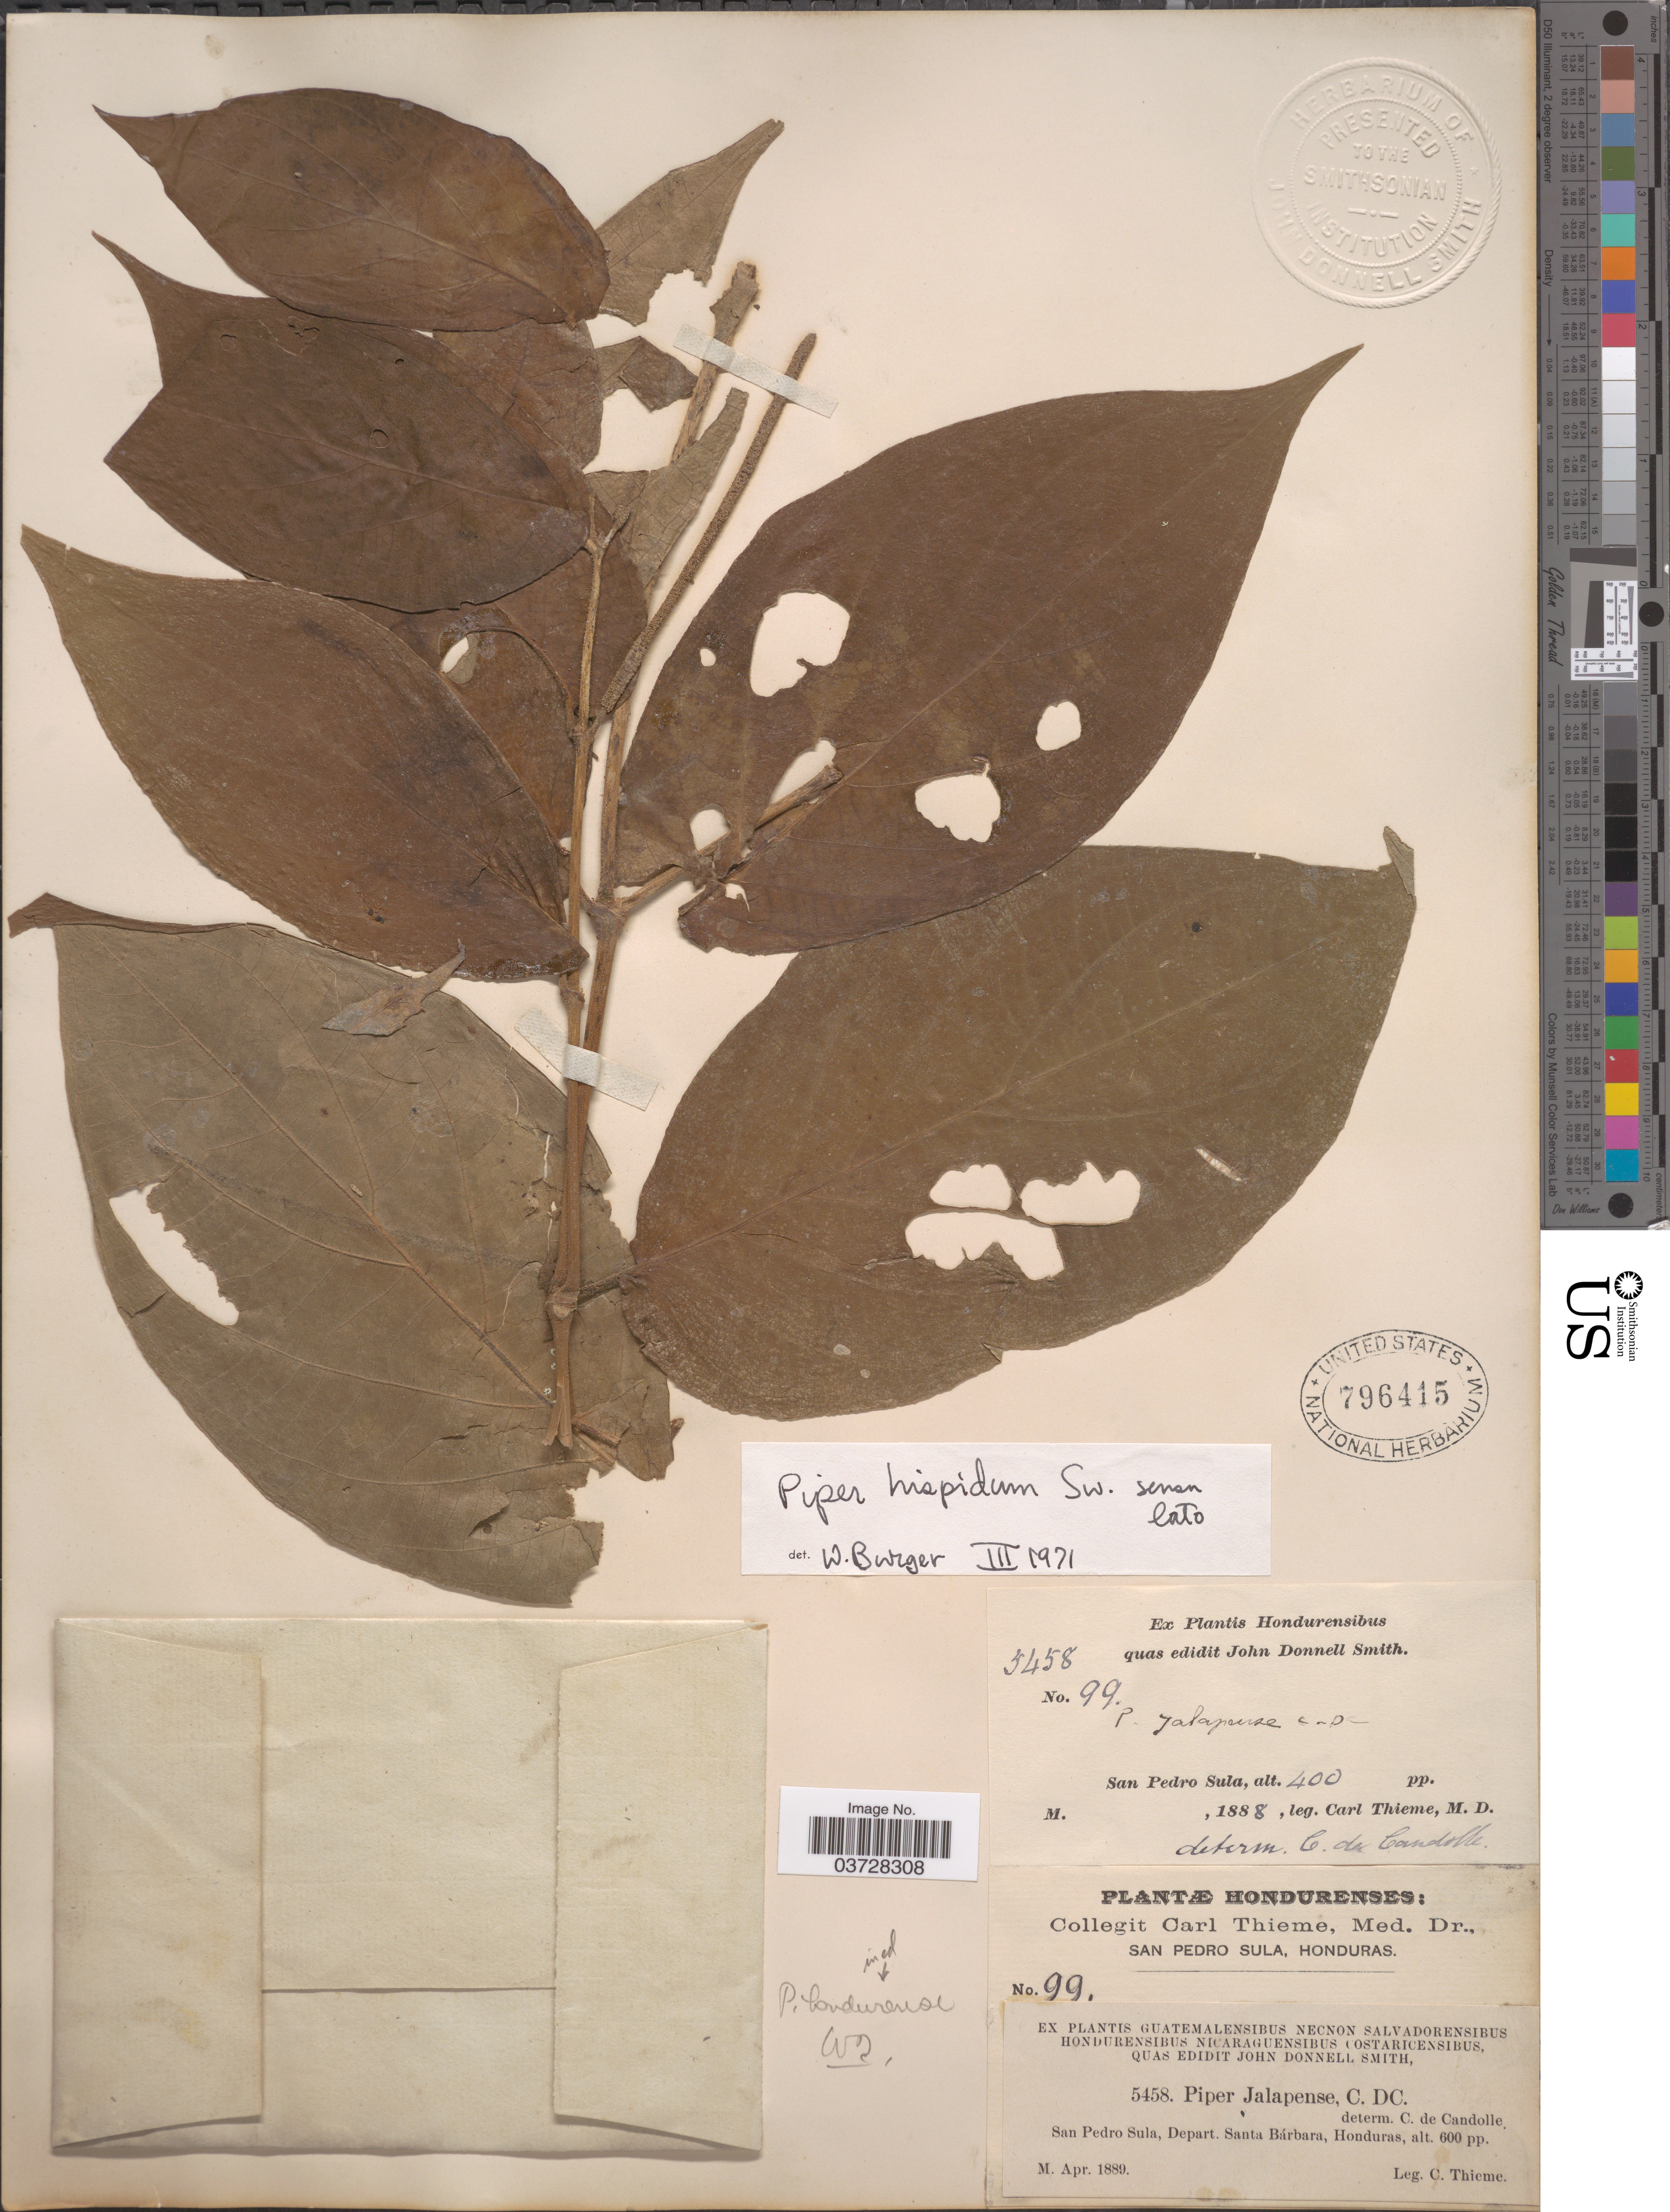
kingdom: Plantae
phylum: Tracheophyta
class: Magnoliopsida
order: Piperales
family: Piperaceae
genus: Piper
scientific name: Piper hispidum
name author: Sw.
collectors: C. Thieme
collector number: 5458/99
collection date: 1888/1889-04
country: Honduras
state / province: Santa Barbara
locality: San Pedro Sula, Depart. Santa Bárbara.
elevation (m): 122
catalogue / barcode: US 796415